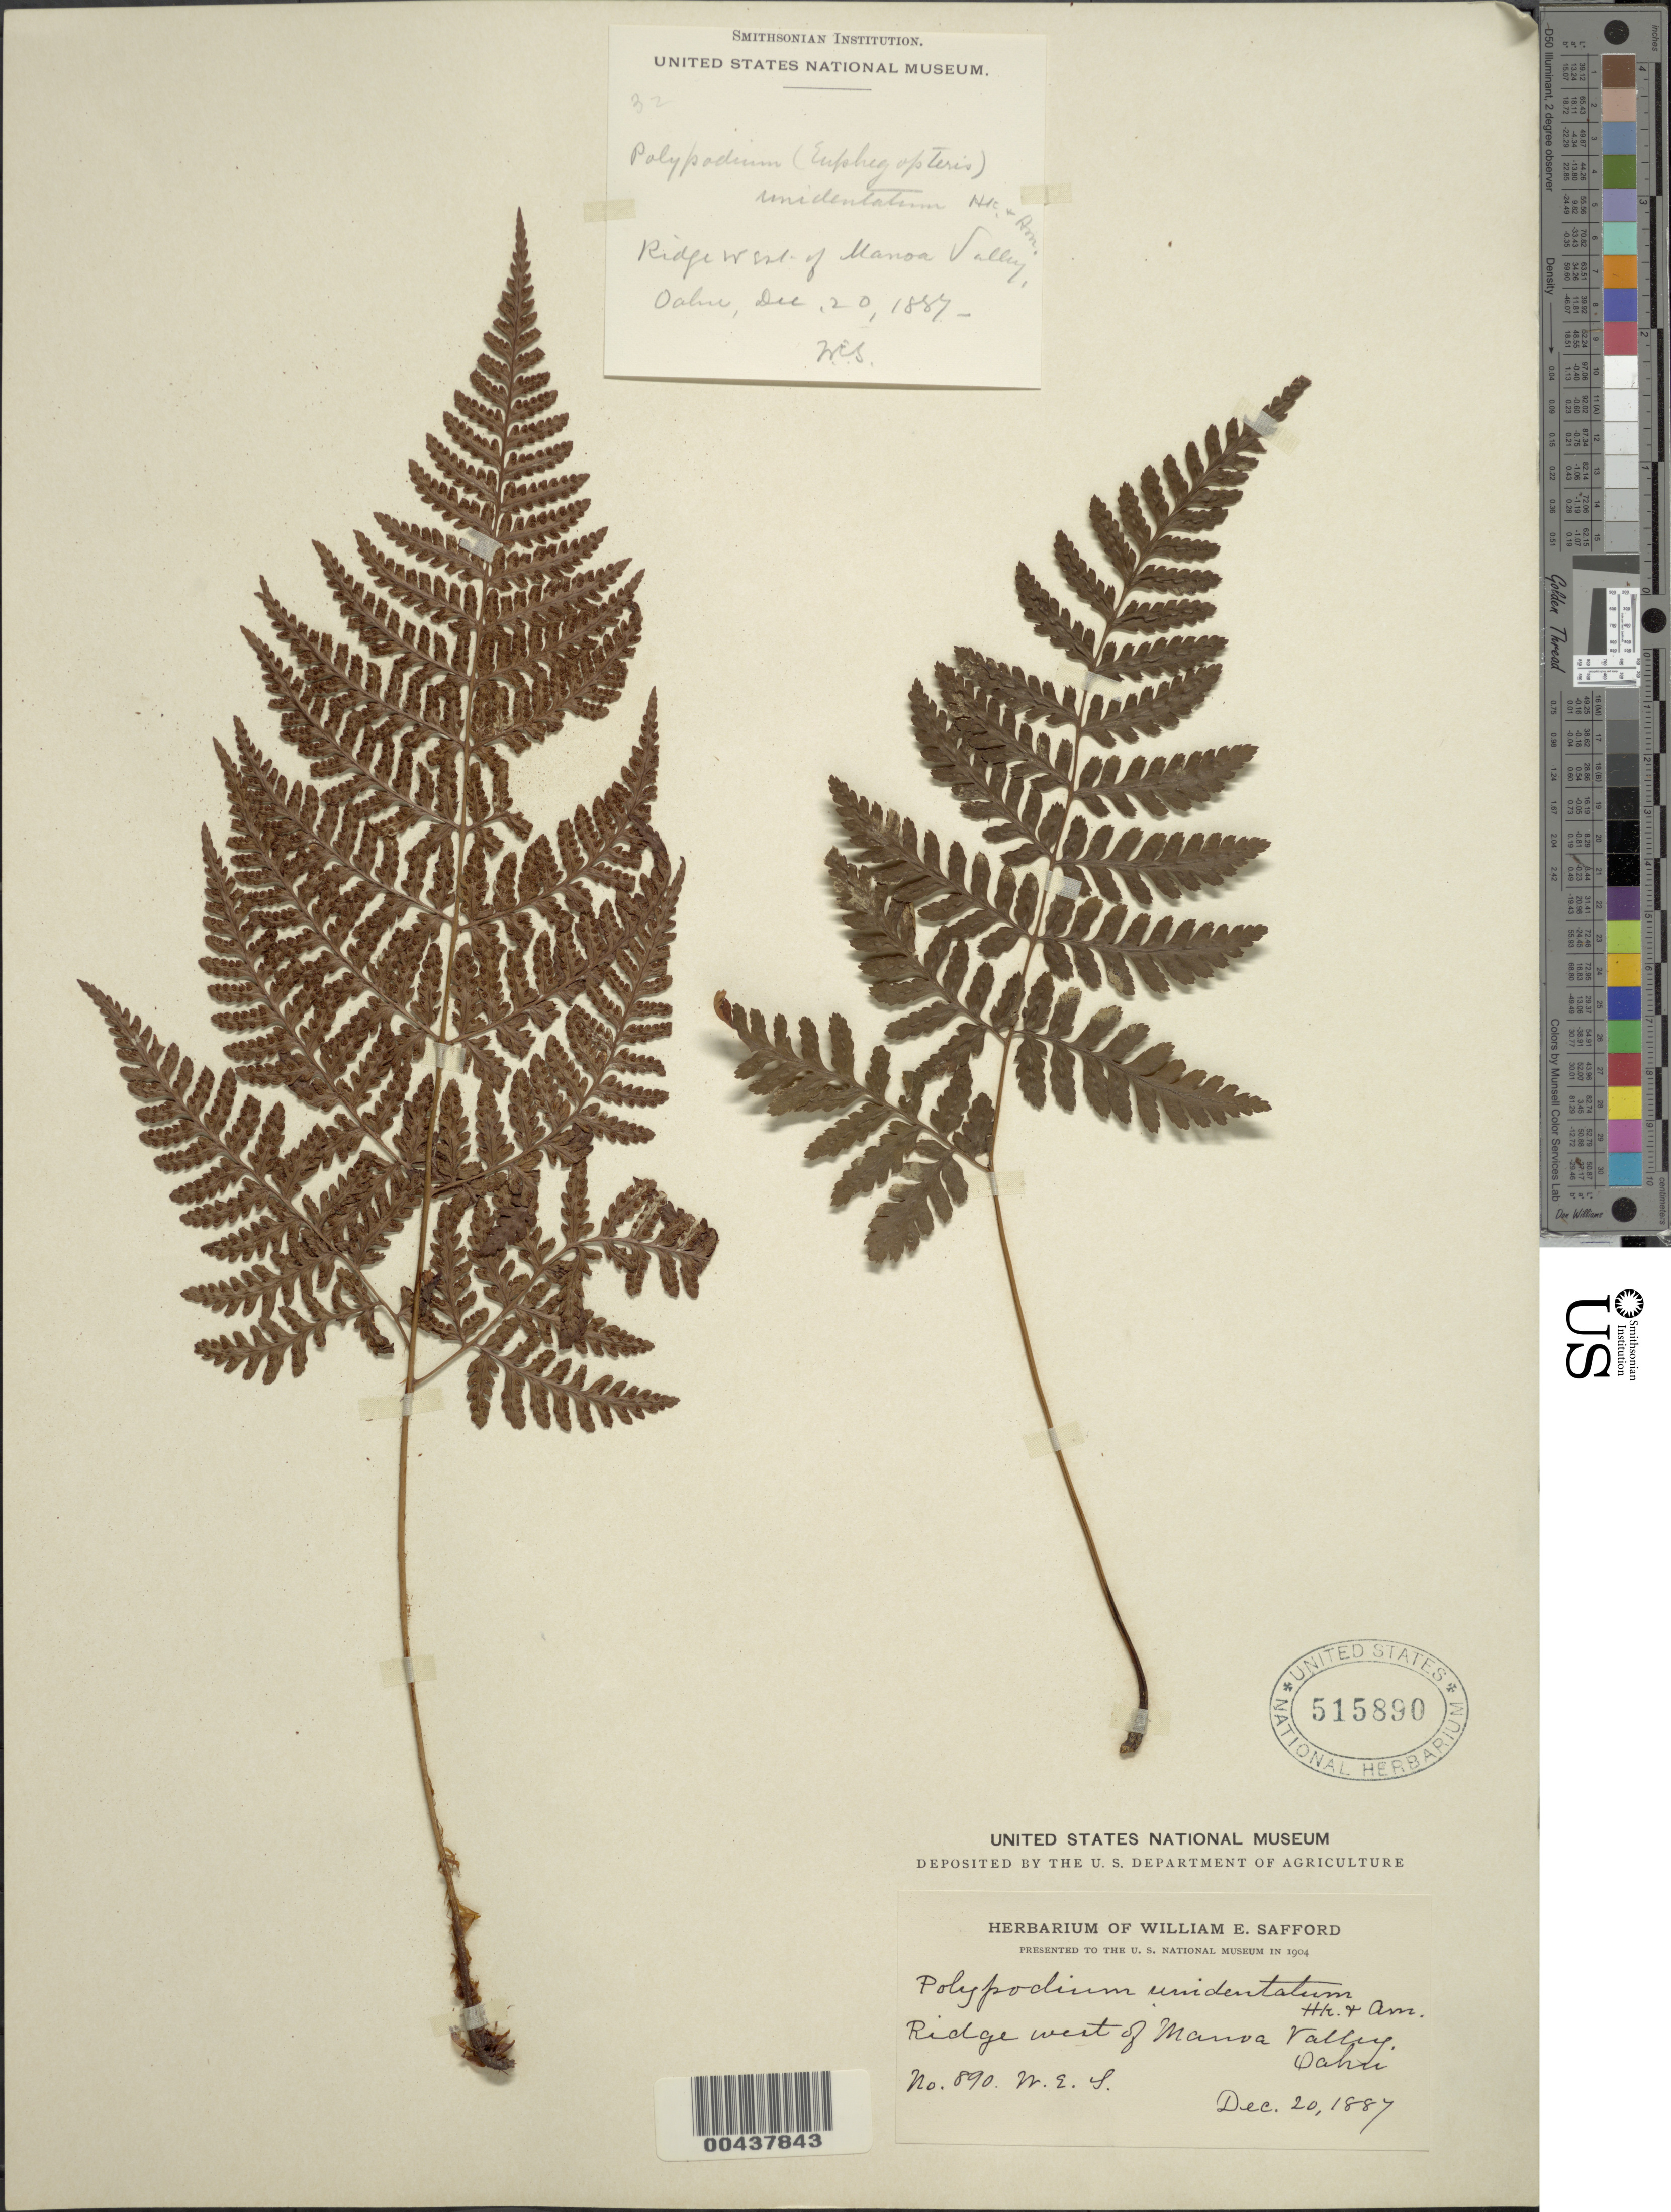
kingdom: Plantae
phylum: Tracheophyta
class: Polypodiopsida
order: Polypodiales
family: Dryopteridaceae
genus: Dryopteris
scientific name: Dryopteris unidentata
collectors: W. E. Safford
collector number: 890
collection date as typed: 20 Dec 1887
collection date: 1887-12-20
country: United States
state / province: Hawaii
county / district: Honolulu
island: Oahu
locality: Ridge west of Manoa Valley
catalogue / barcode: US 515890